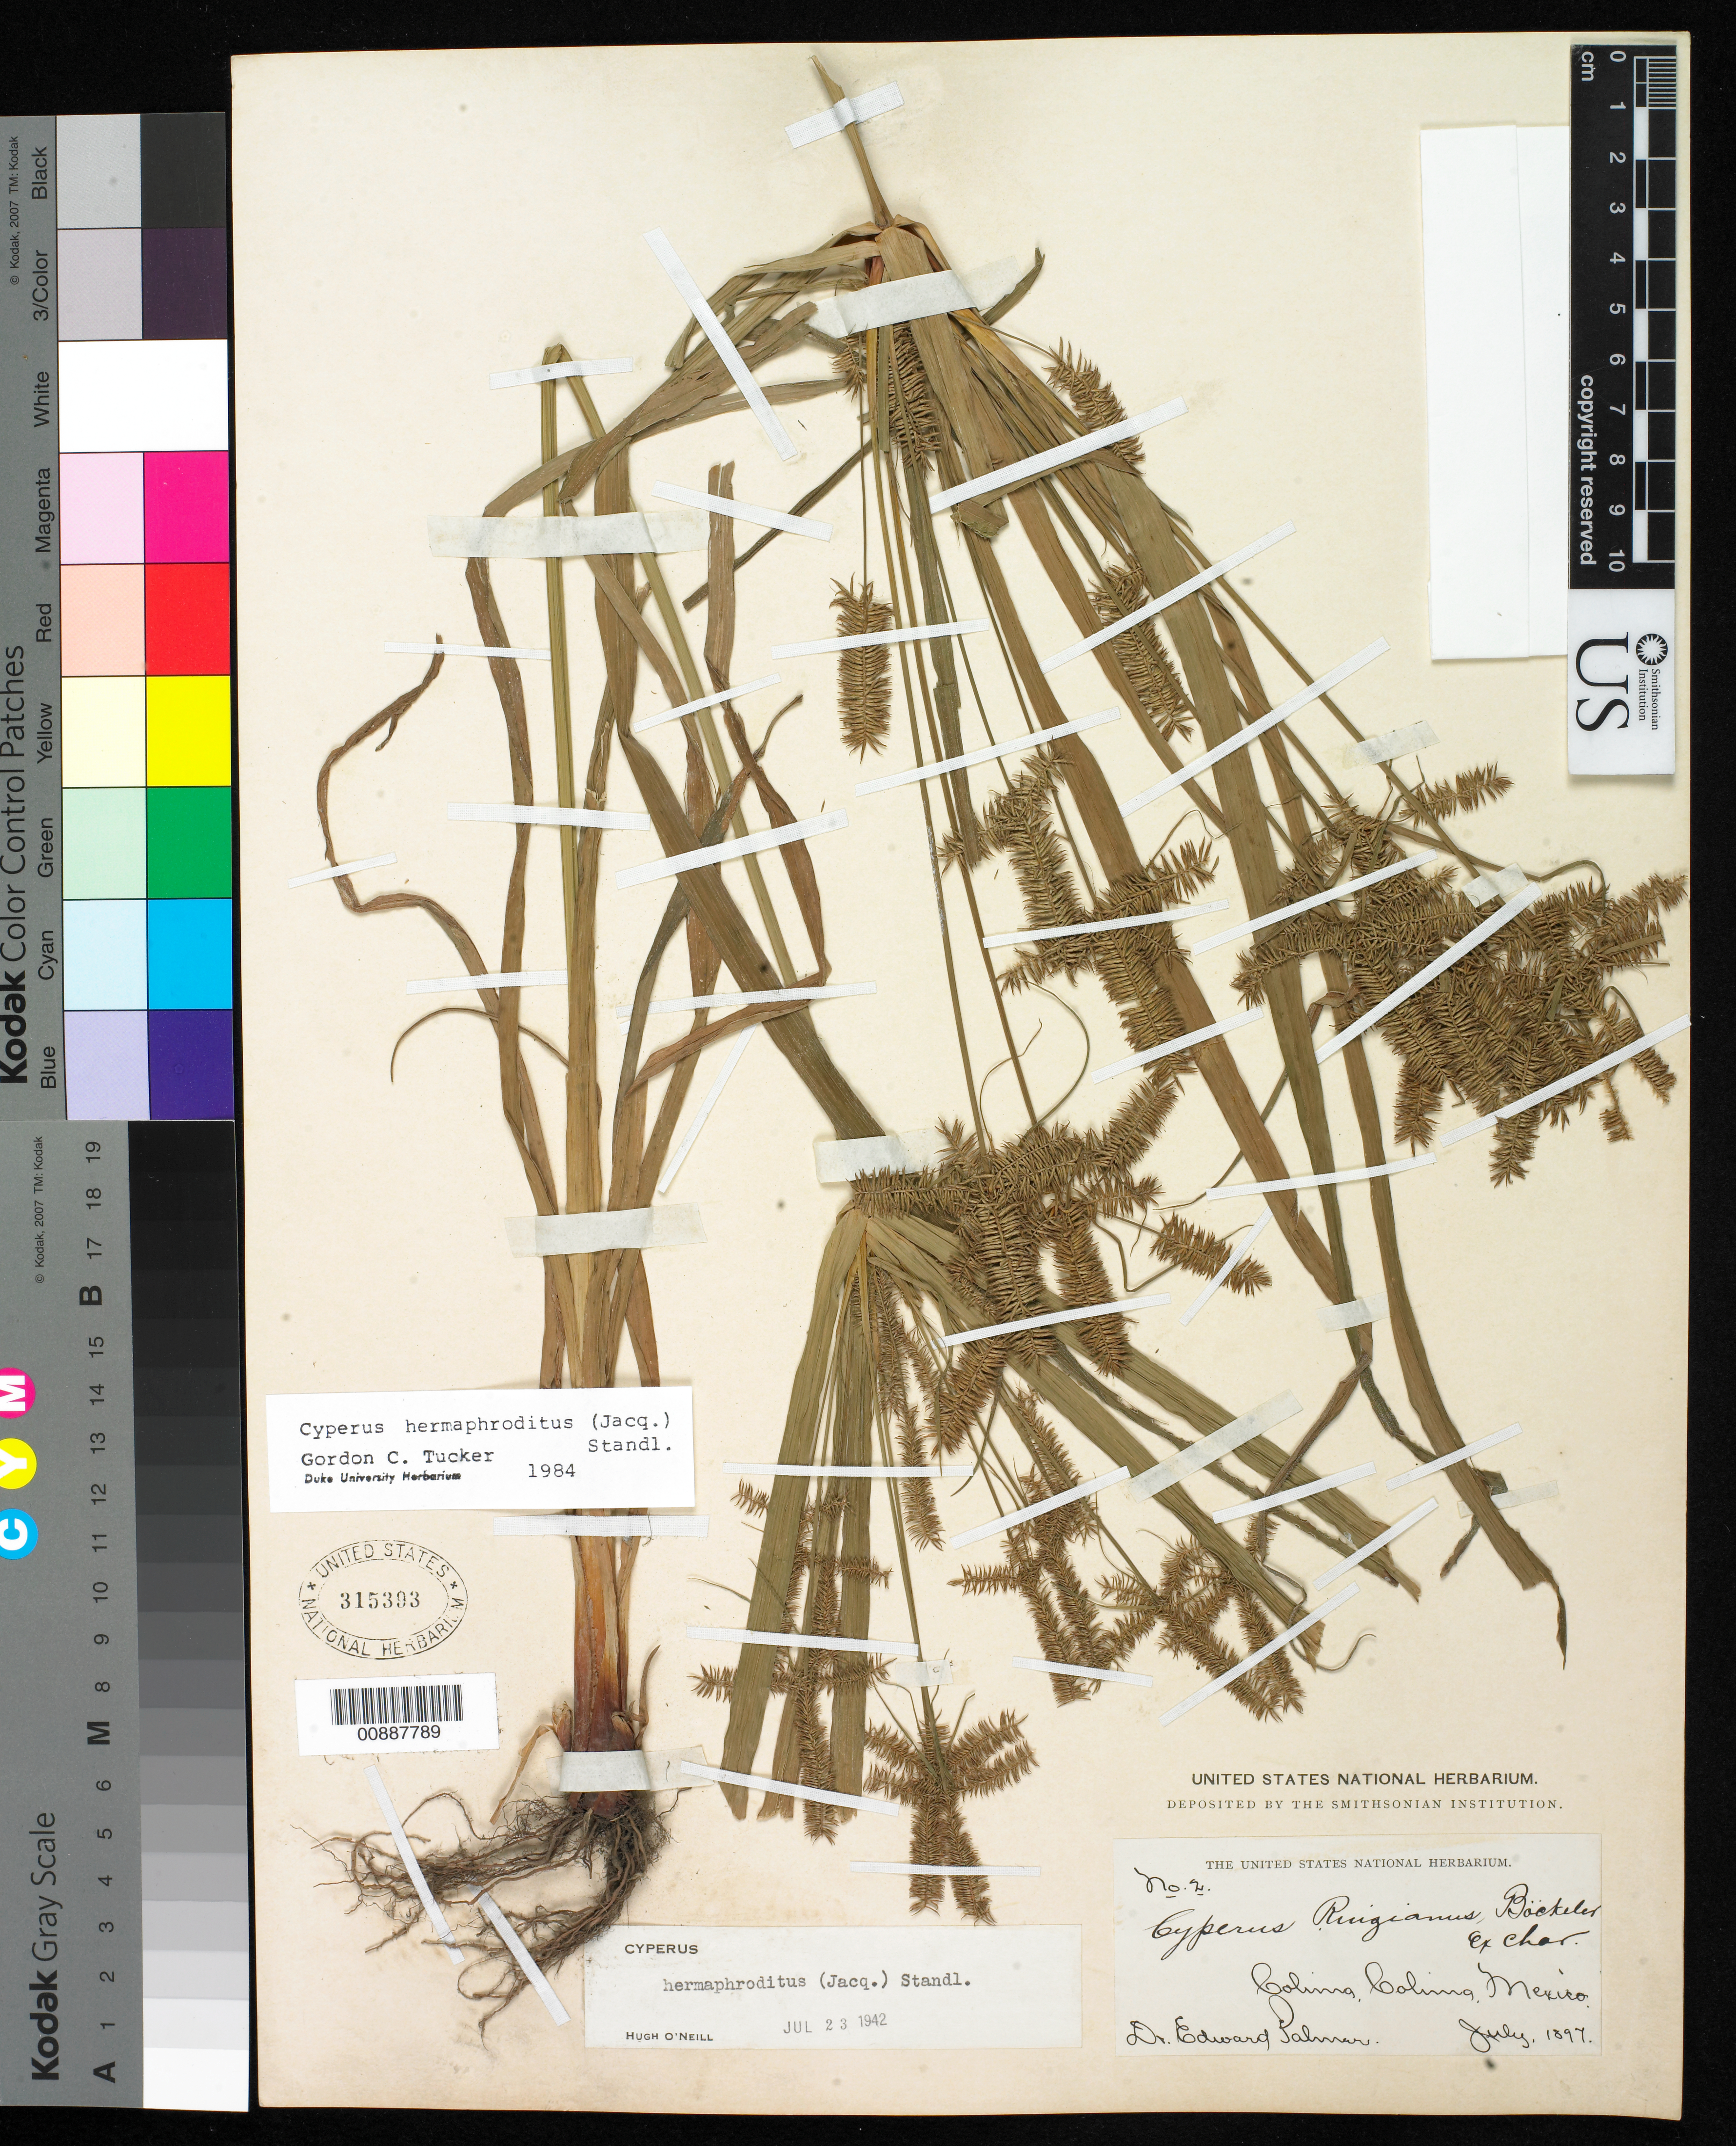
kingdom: Plantae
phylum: Tracheophyta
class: Liliopsida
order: Poales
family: Cyperaceae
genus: Cyperus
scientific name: Cyperus hermaphroditus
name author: (Jacq.) Standl.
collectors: E. Palmer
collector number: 2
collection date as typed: Jul 1897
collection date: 1897-07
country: Mexico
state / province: Colima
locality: Colima, Colima.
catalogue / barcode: US 315393